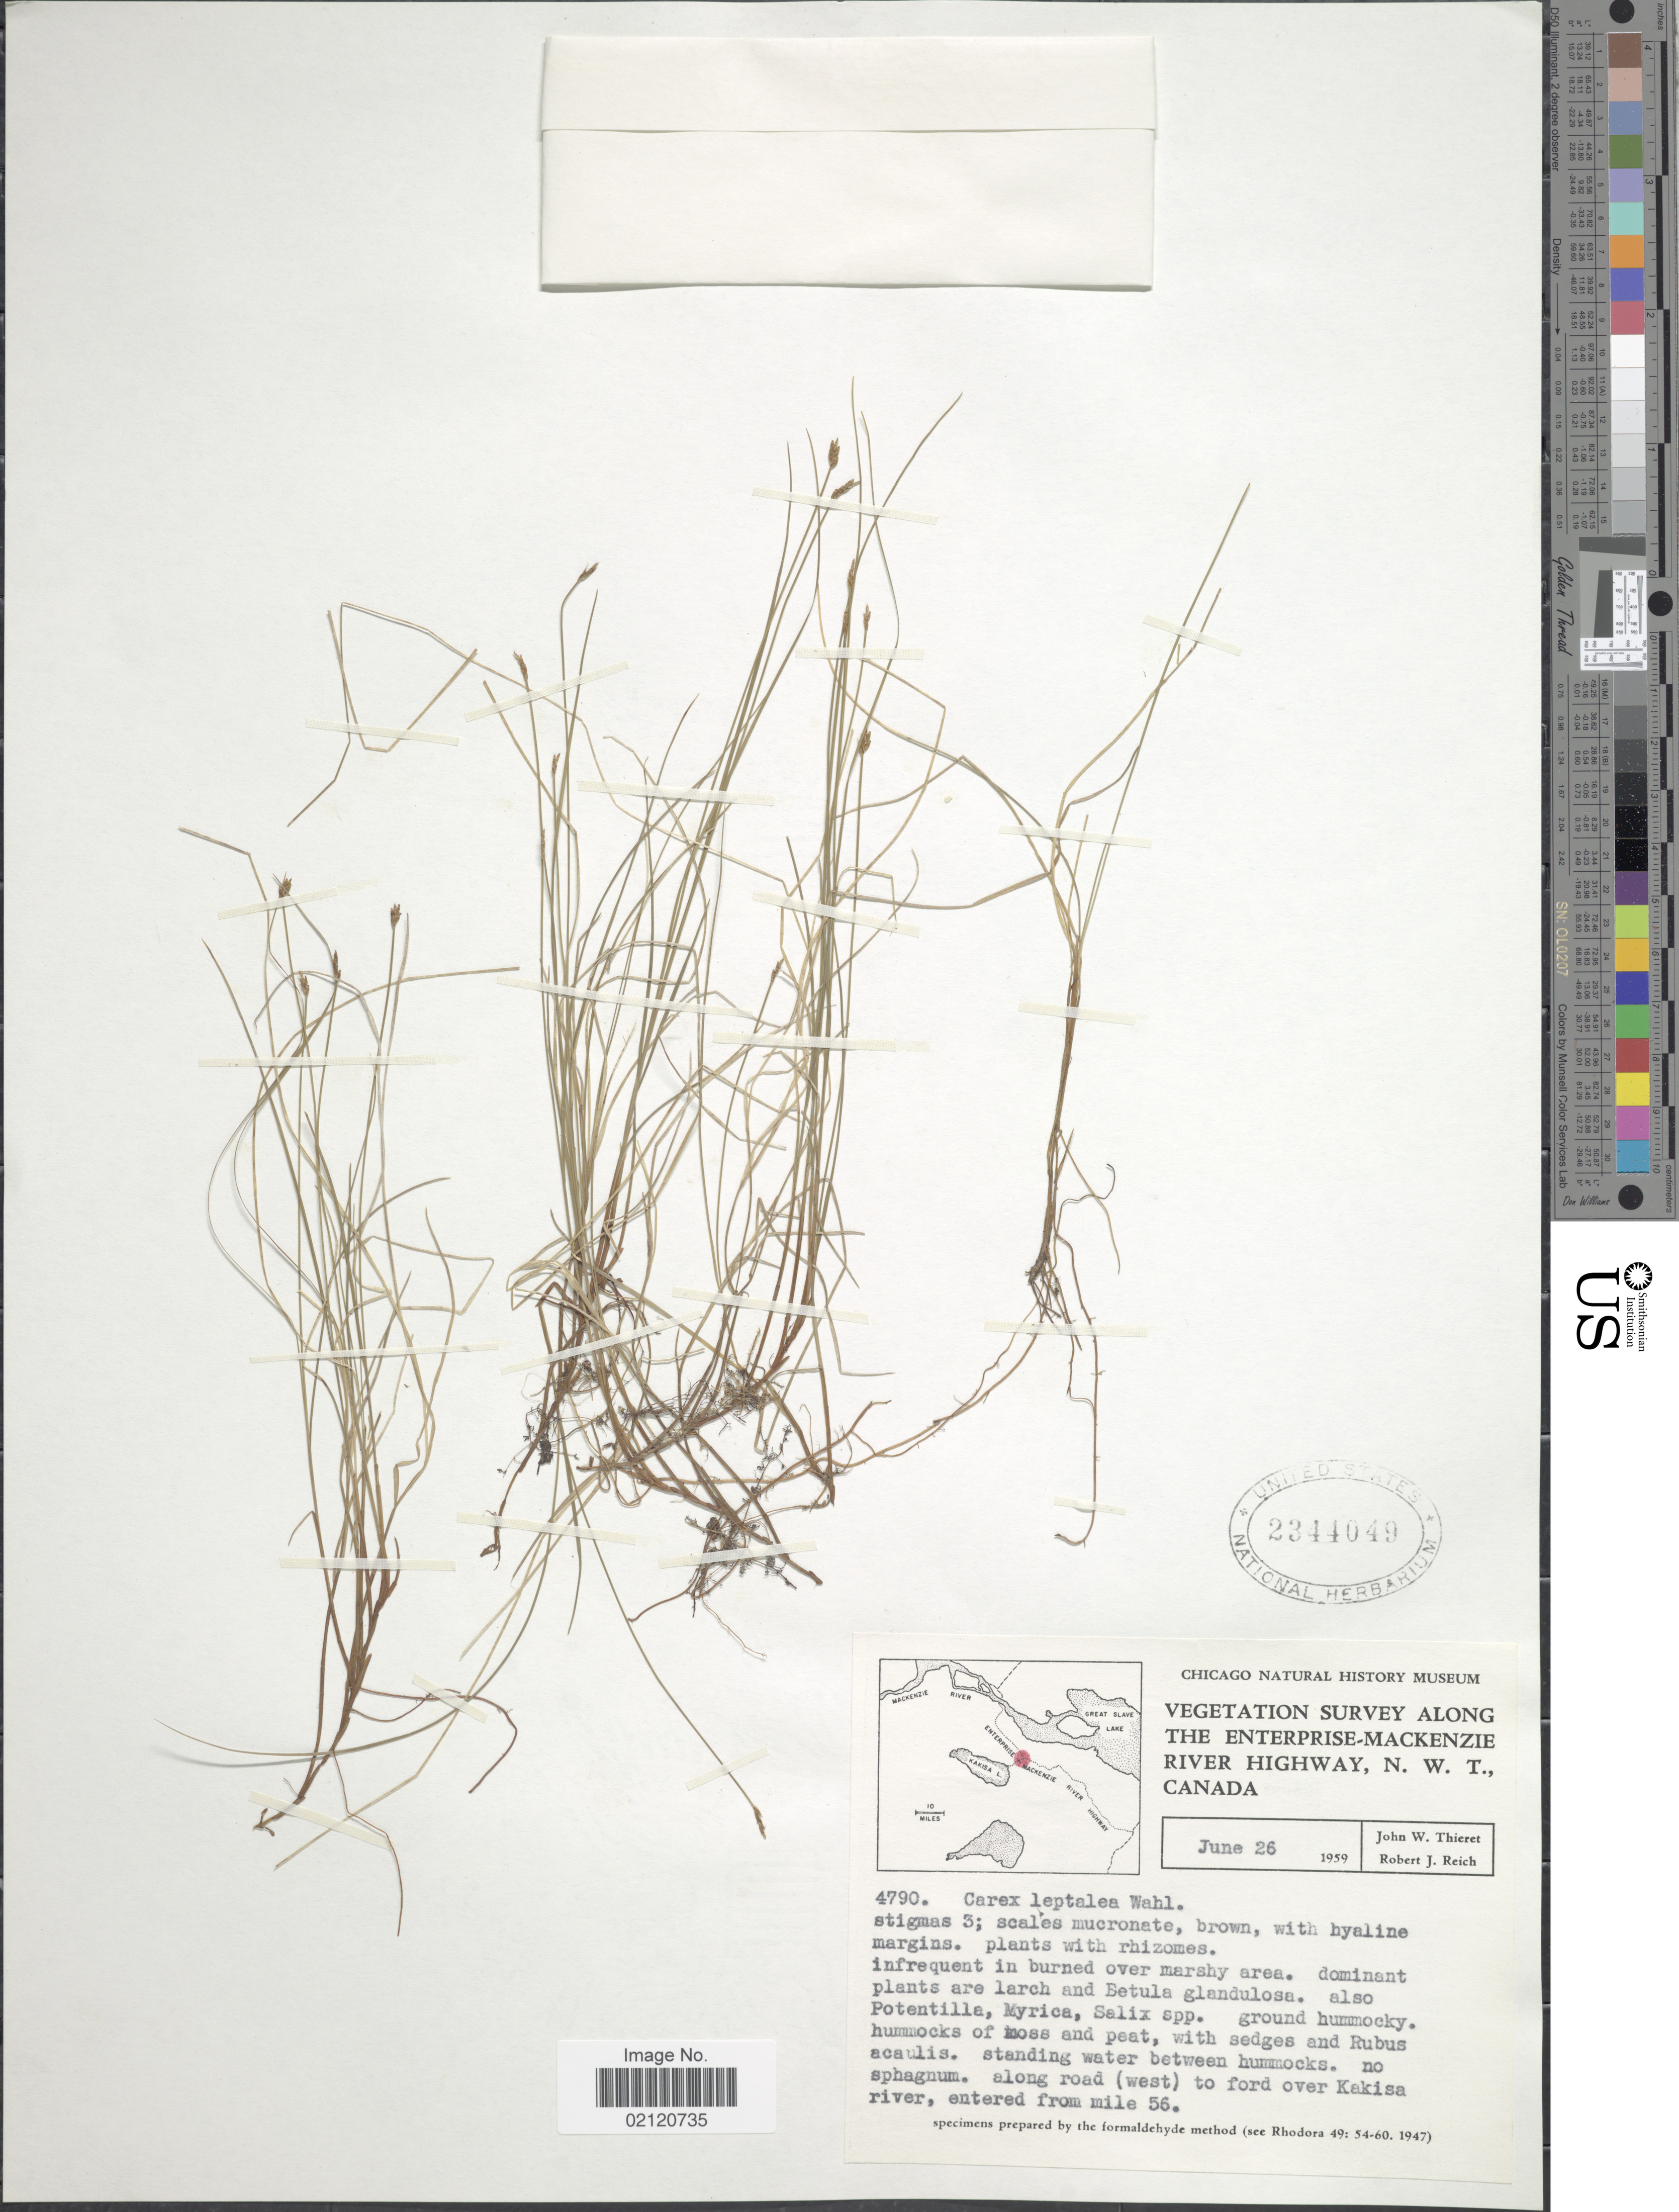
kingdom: Plantae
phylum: Tracheophyta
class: Liliopsida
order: Poales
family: Cyperaceae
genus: Carex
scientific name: Carex leptalea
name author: Wahlenb.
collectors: J. W. Thieret & R. Reich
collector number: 4790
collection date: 1959-06-26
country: Canada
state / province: Northwest Territories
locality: The Enterprise-Mackenzie River Highway, along road (west) to ford over Kakisa river, entered from mile 56.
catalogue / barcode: US 2344049